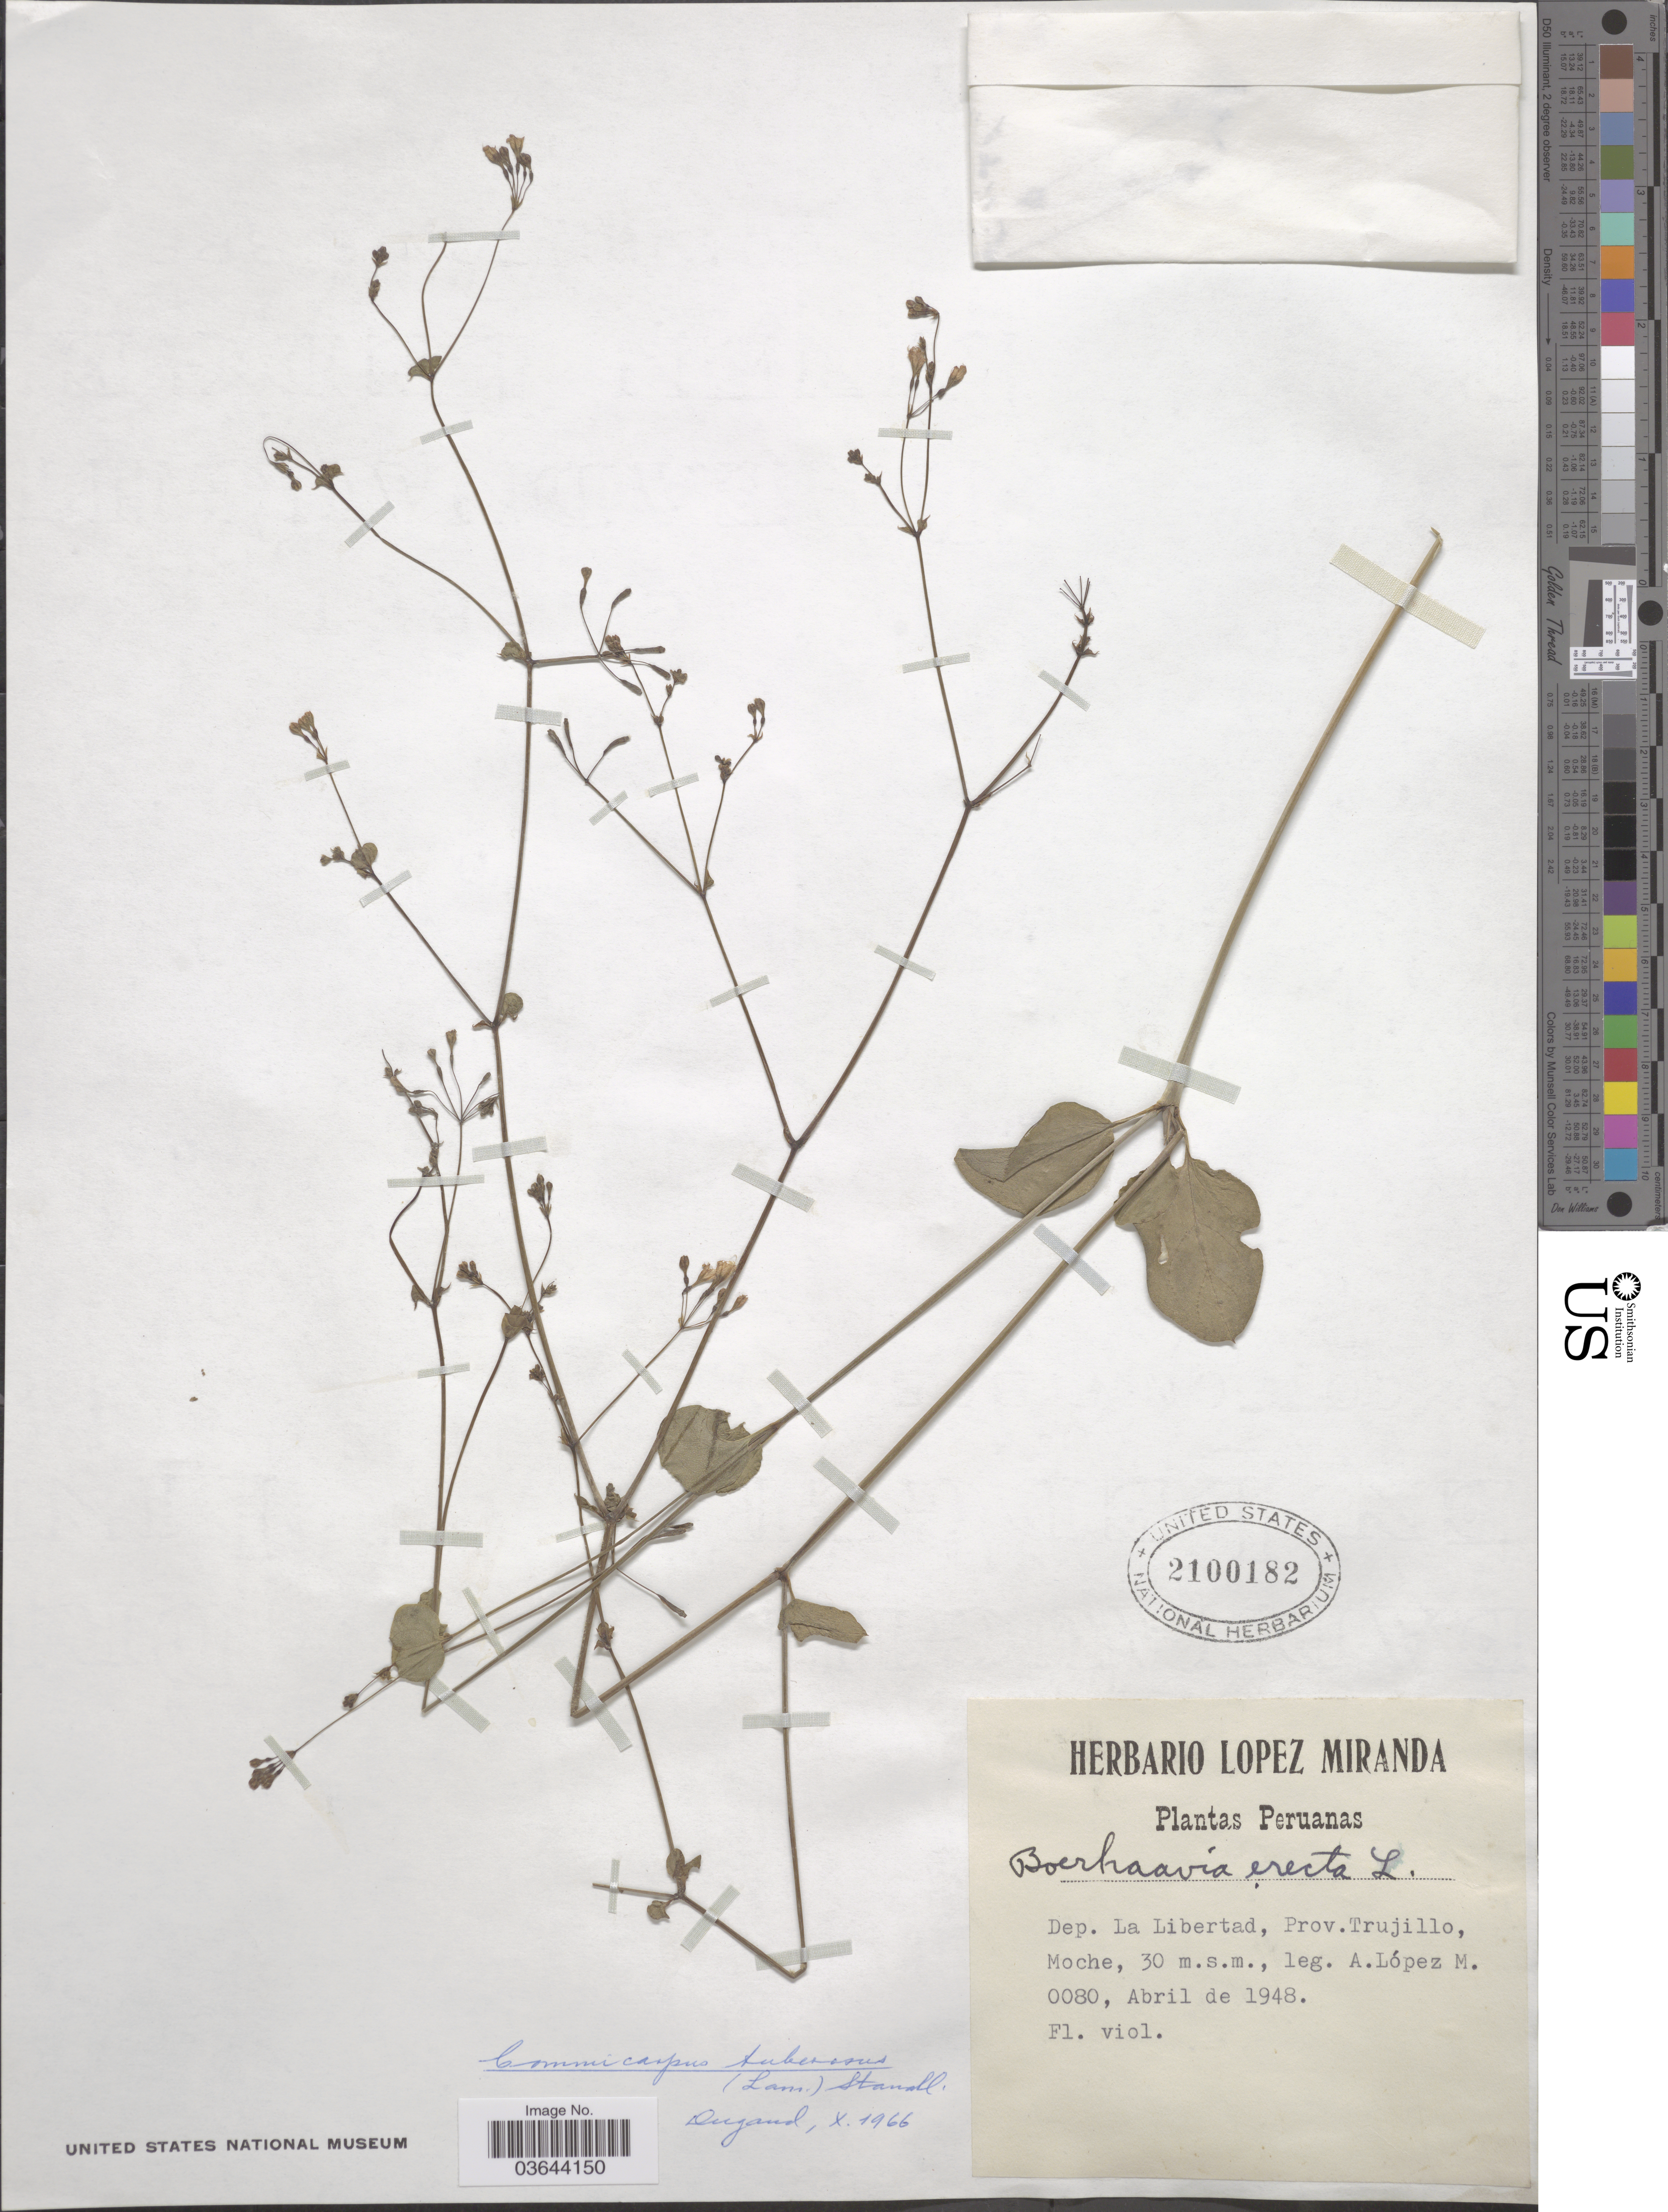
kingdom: Plantae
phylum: Tracheophyta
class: Magnoliopsida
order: Caryophyllales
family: Nyctaginaceae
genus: Commicarpus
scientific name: Commicarpus tuberosus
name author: (Lam.) Standl.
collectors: A. López M.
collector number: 0080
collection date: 1948-04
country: Peru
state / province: La Libertad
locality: Dep. La Libertad, Prov. Trujillo, Moche.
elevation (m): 30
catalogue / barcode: US 2100182